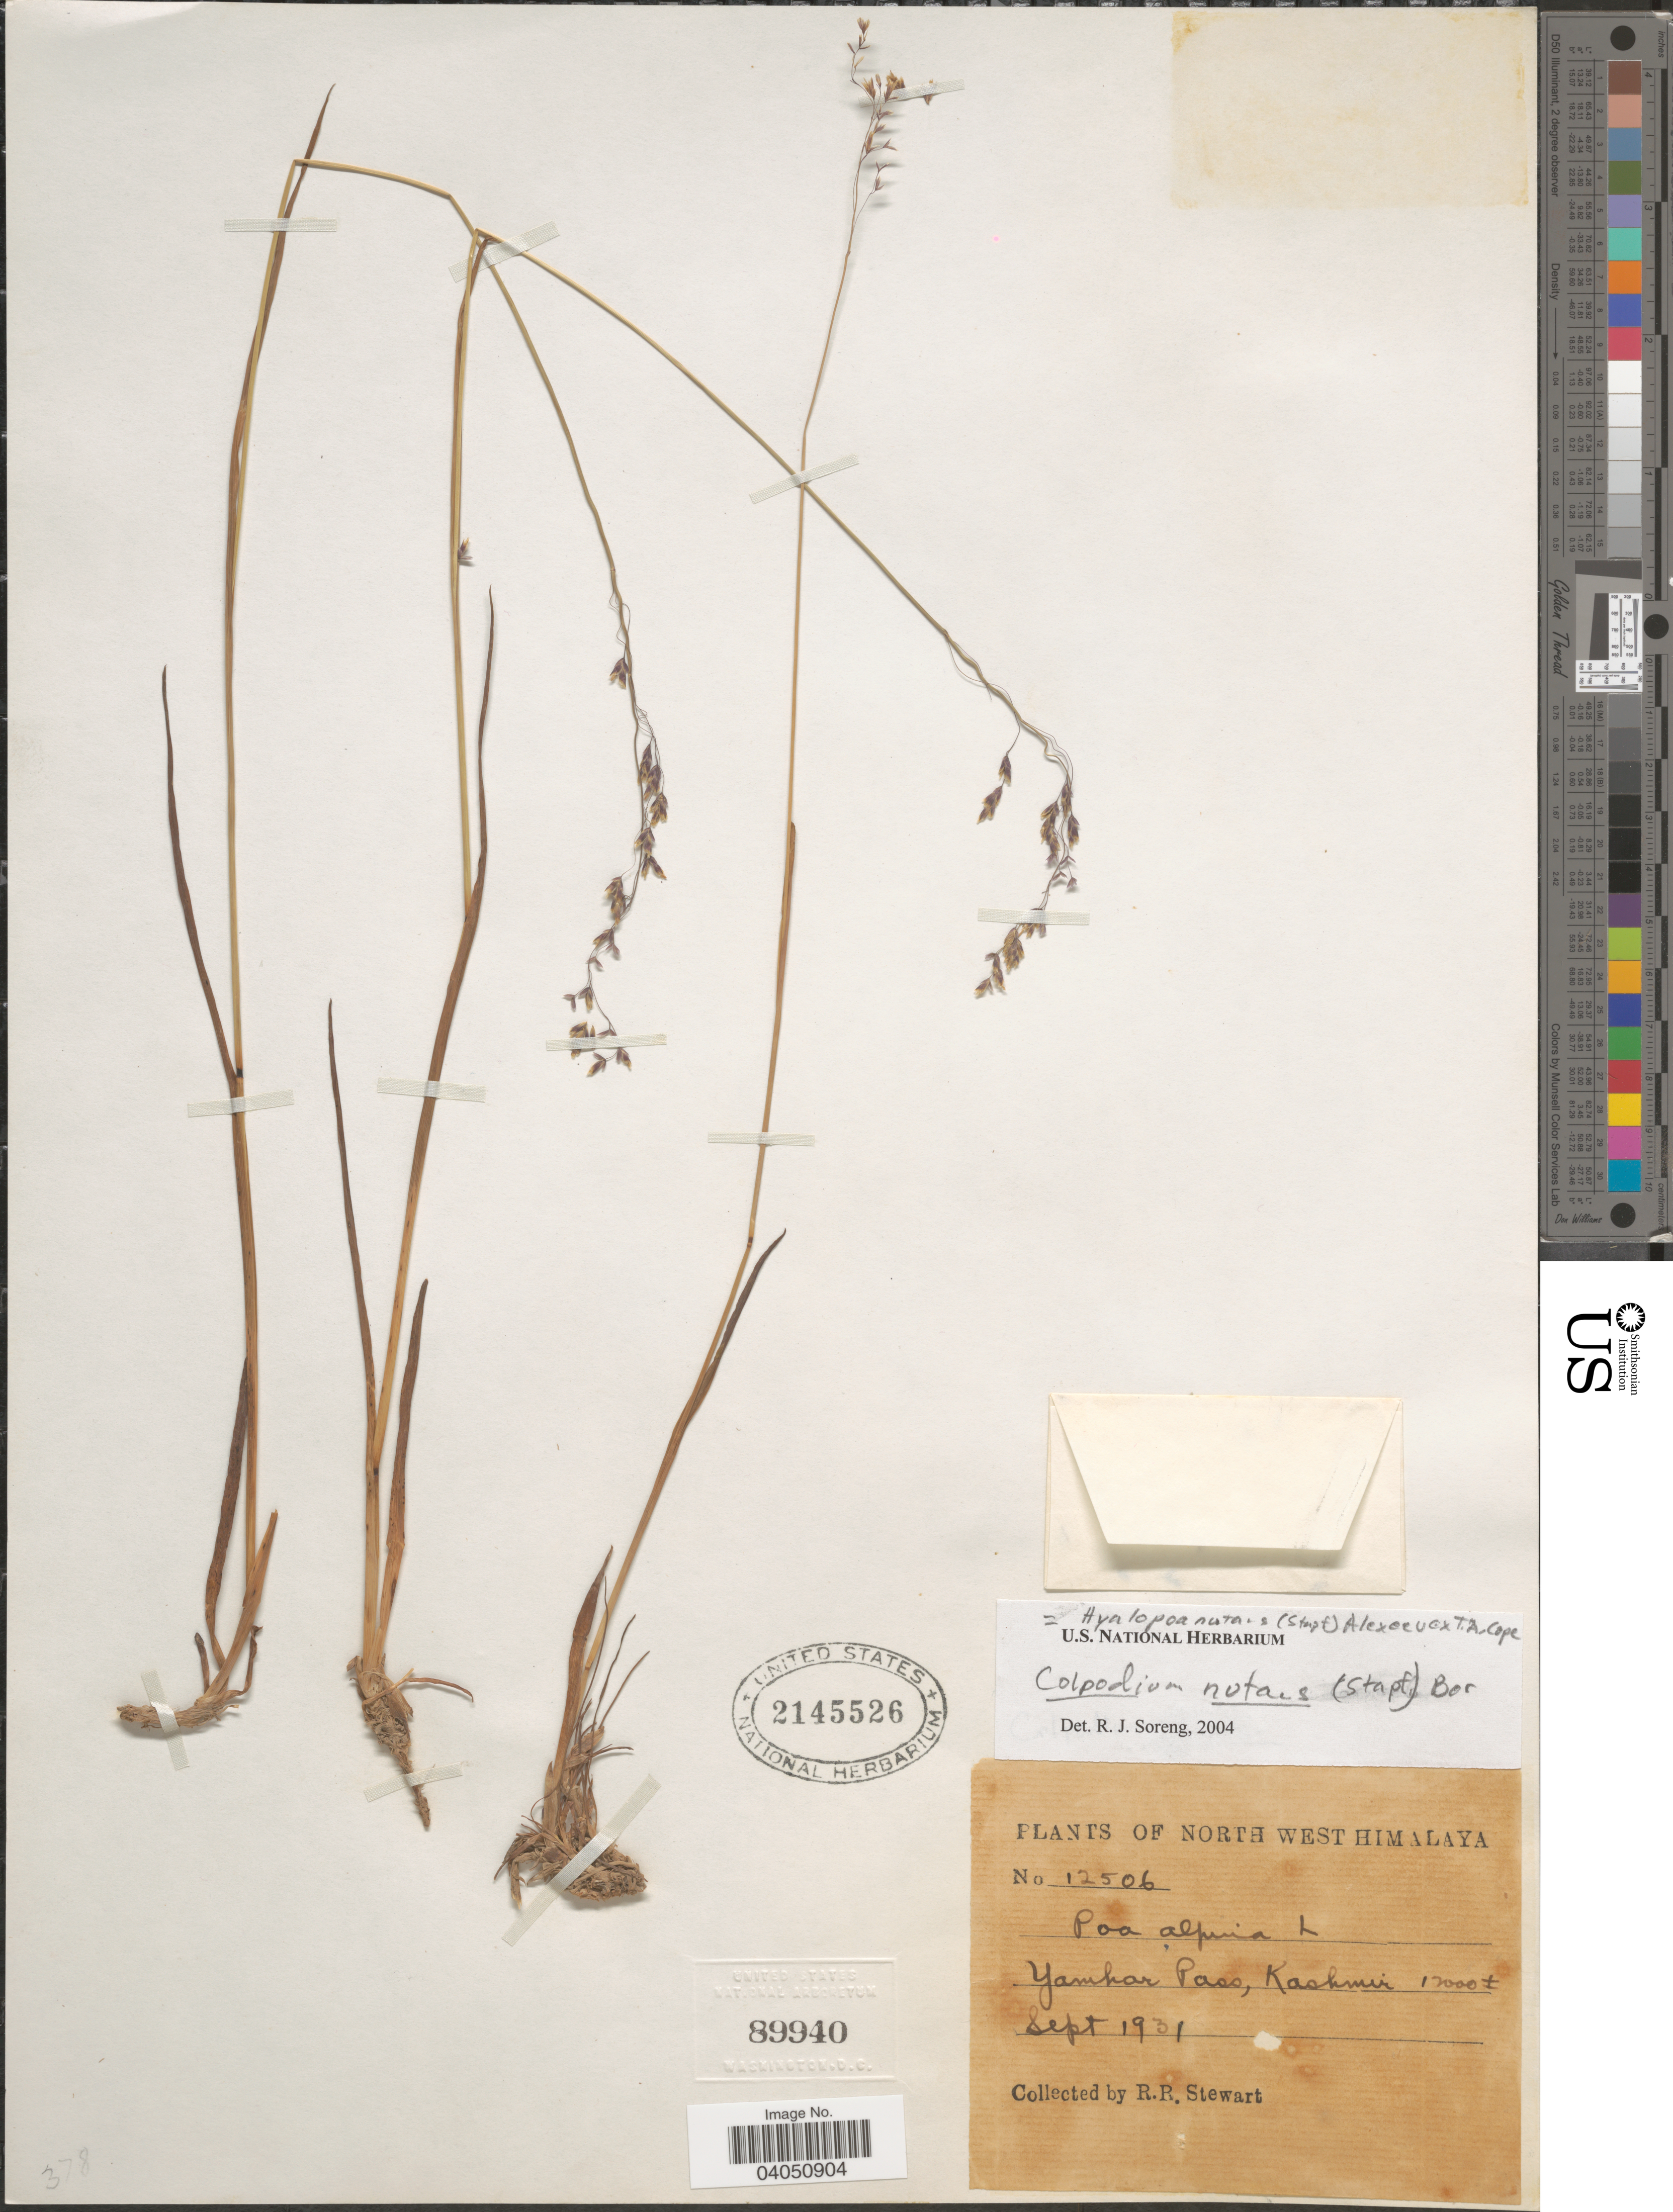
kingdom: Plantae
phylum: Tracheophyta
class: Liliopsida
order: Poales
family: Poaceae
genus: Hyalopoa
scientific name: Hyalopoa nutans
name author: (Griseb.) Tzvelev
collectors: R. Stewart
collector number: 12506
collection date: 1931-09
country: India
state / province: Jammu and Kashmir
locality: North West Himalaya. Yamhar Pass, Kashmir.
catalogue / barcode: US 2145526